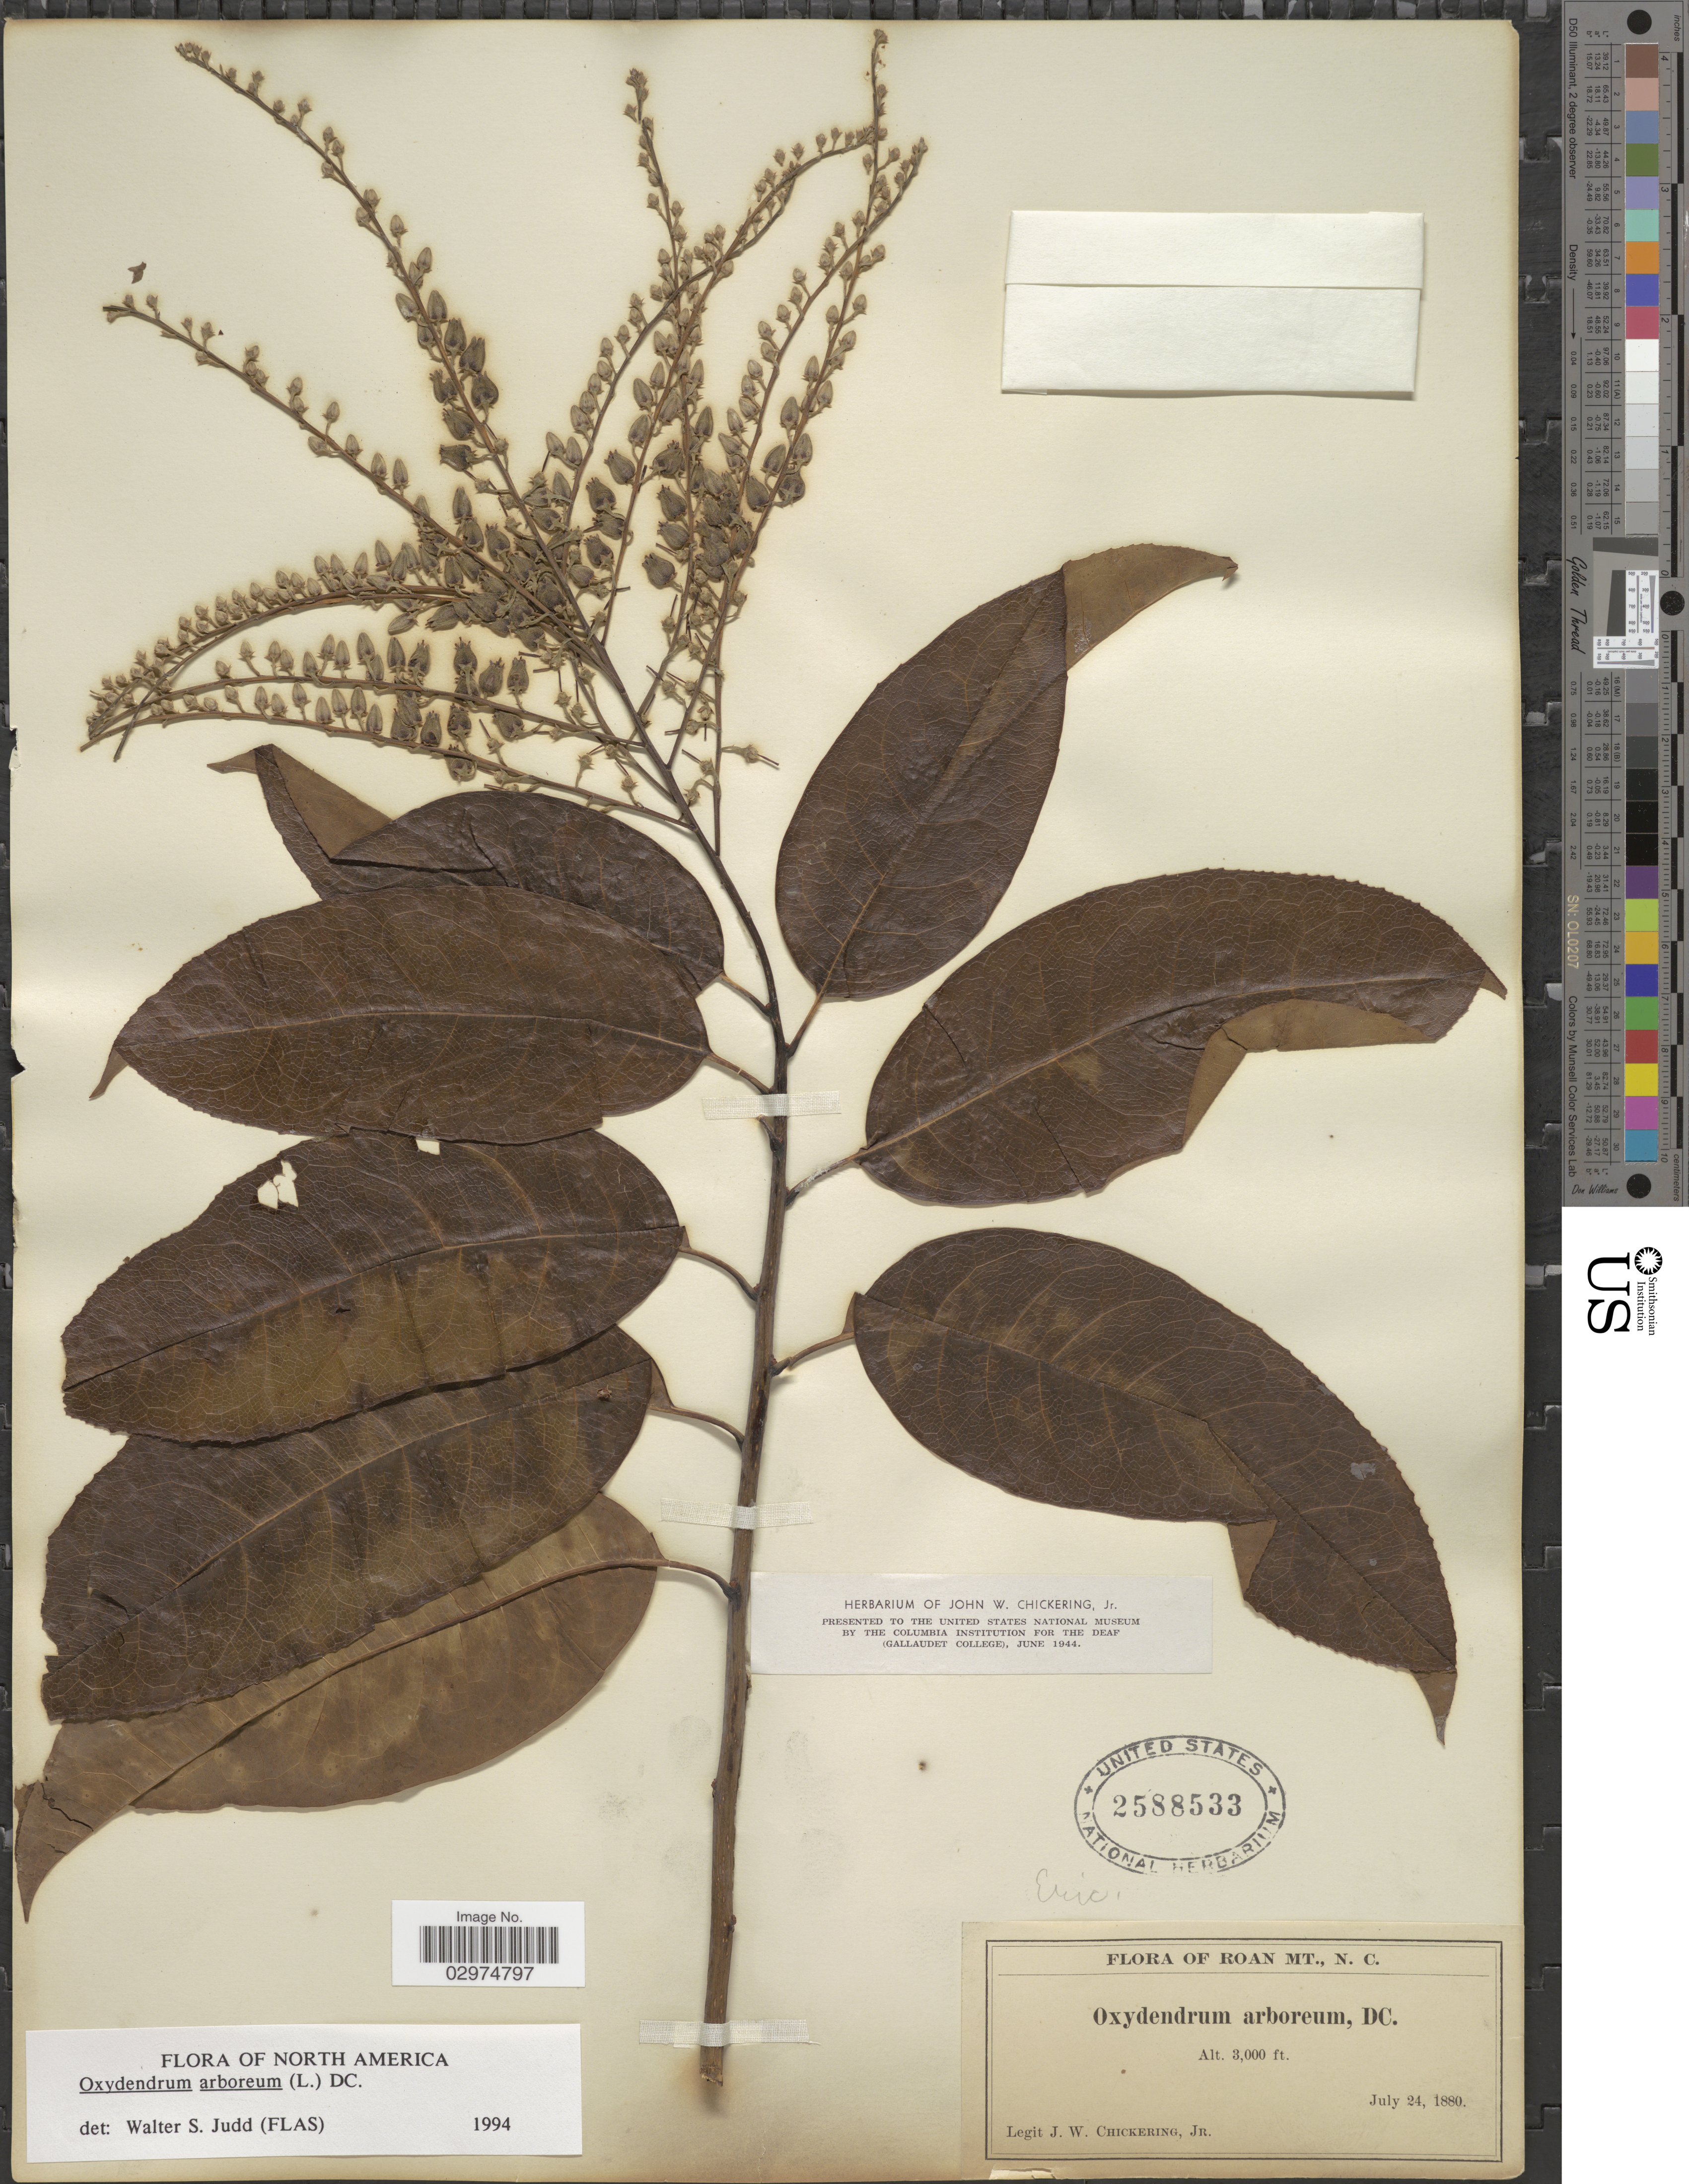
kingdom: Plantae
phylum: Tracheophyta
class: Magnoliopsida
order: Ericales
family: Ericaceae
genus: Oxydendrum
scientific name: Oxydendrum arboreum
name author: (L.) DC.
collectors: J. W. Chickering Jr.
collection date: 1880-07-24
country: United States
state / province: North Carolina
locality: Roan Mt.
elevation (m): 914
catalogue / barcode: US 2588533